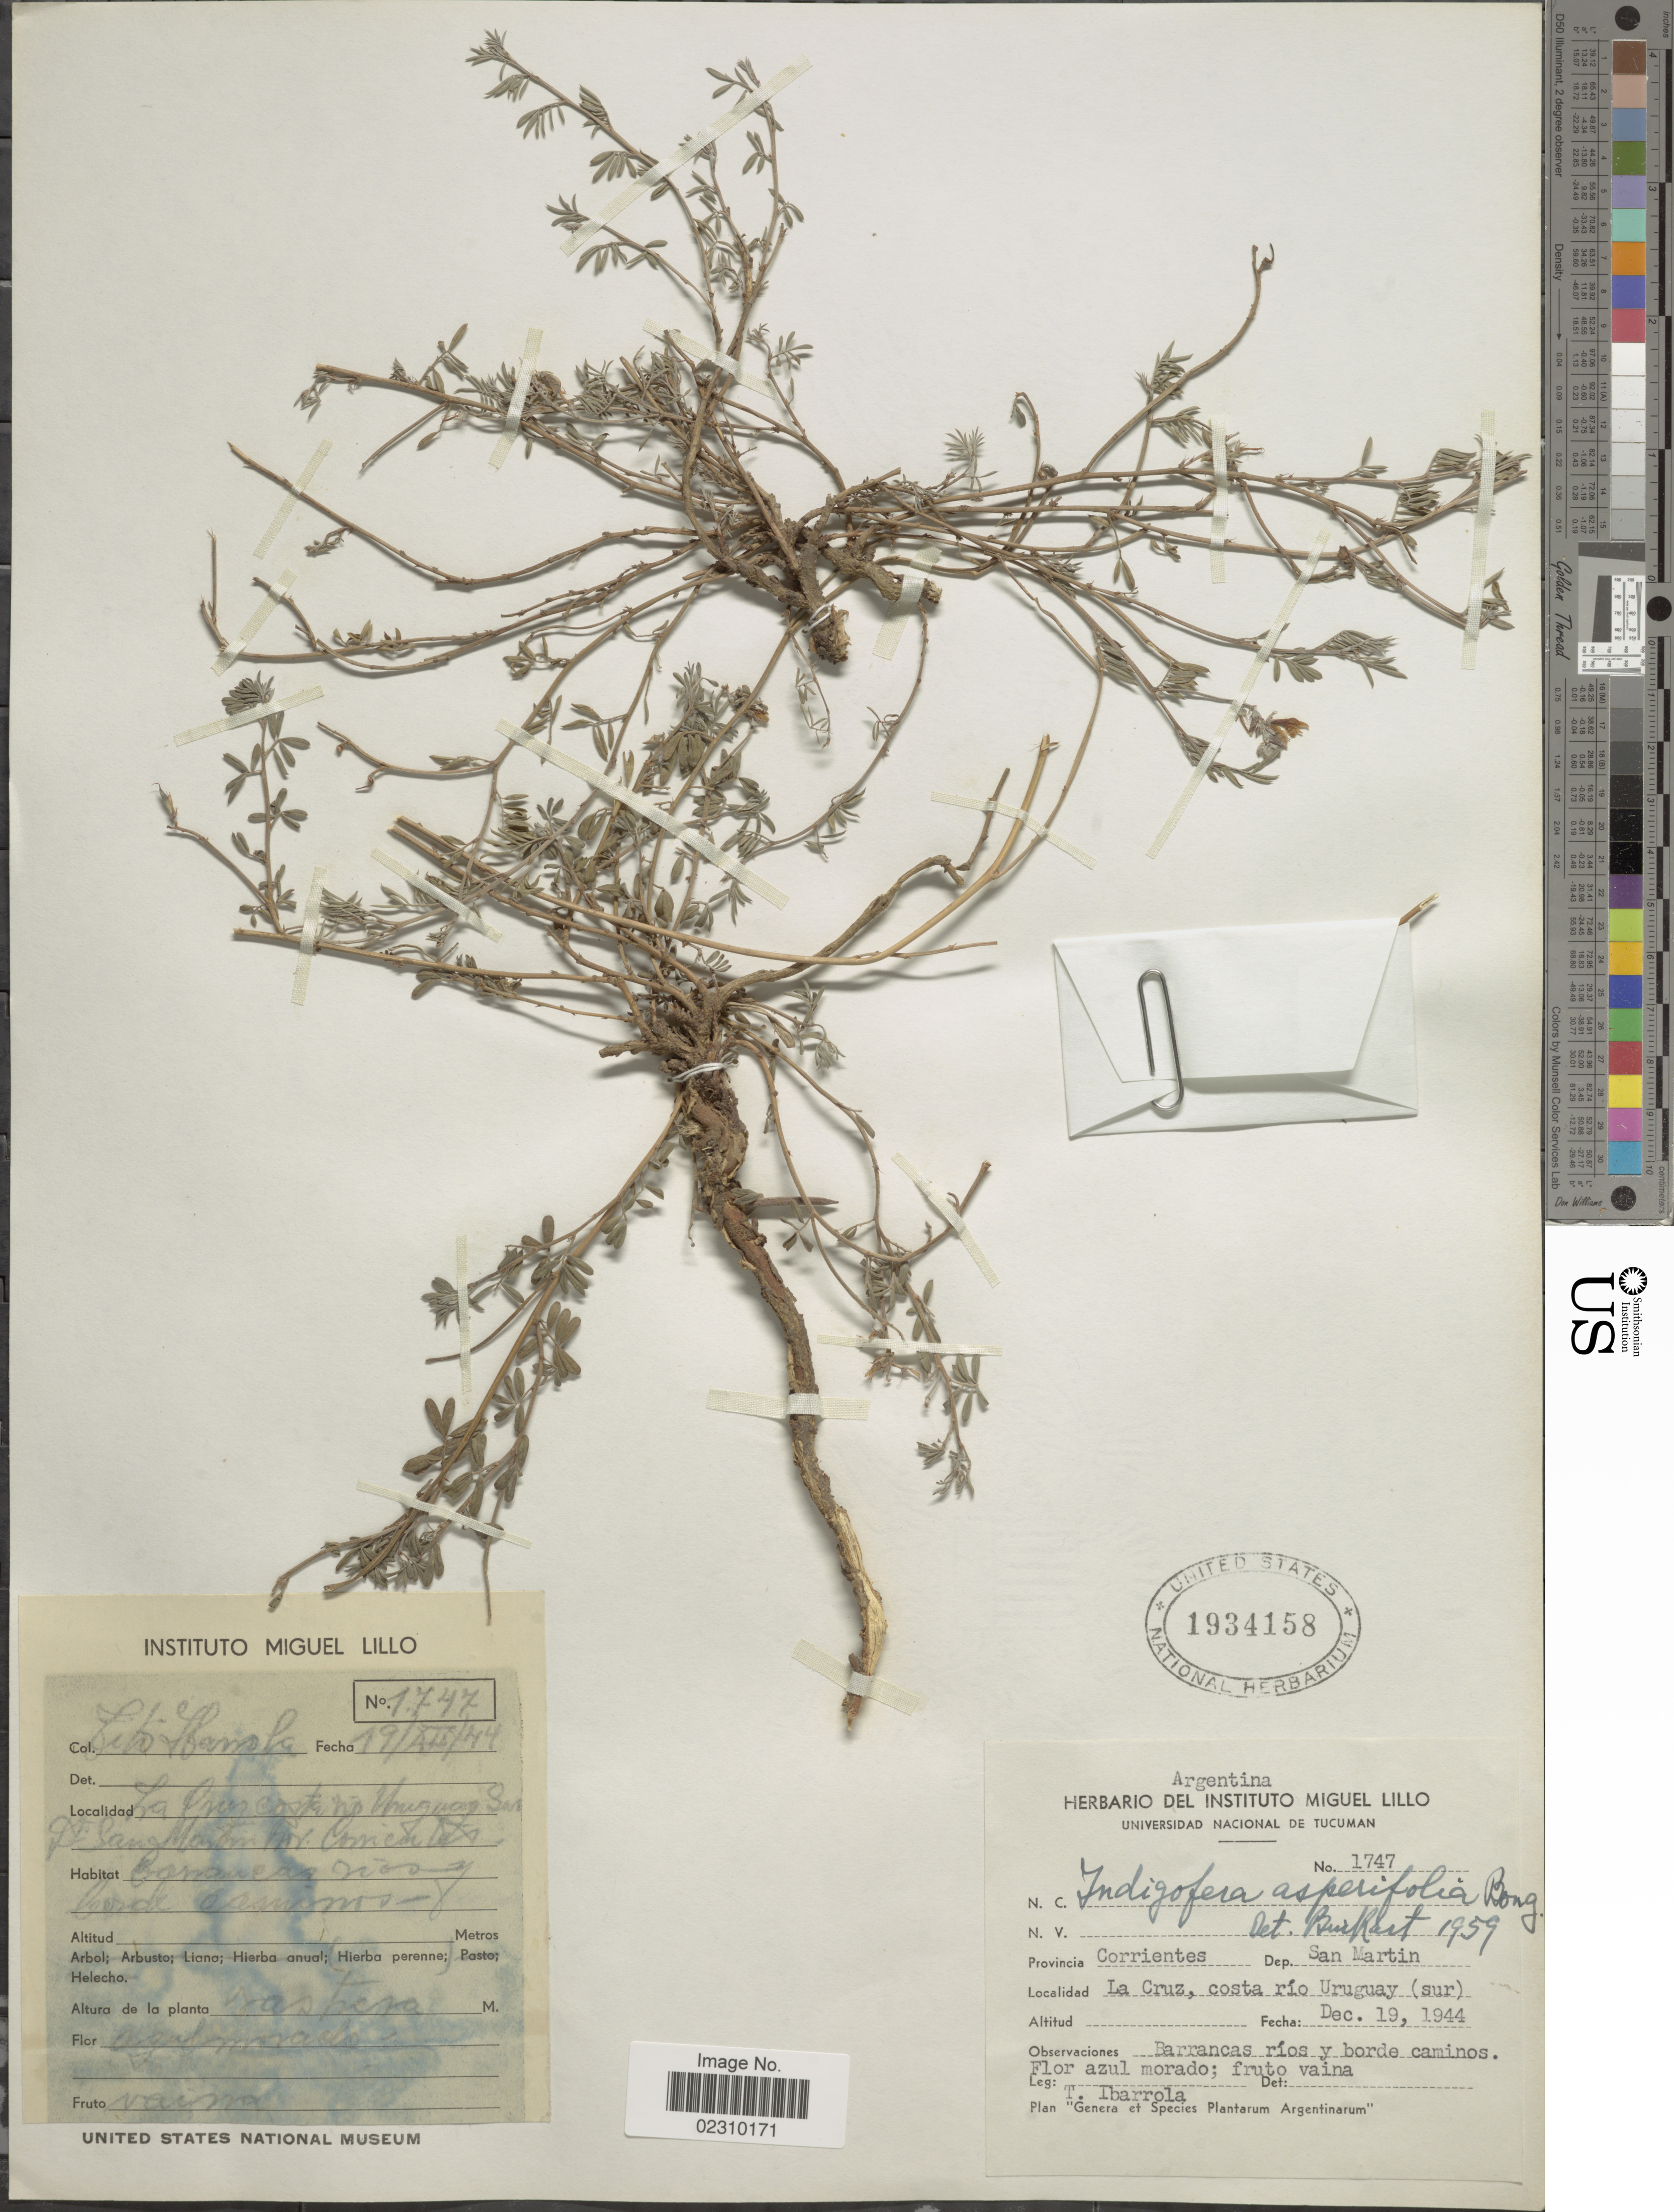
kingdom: Plantae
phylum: Tracheophyta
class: Magnoliopsida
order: Fabales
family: Fabaceae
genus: Indigofera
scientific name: Indigofera asperifolia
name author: Bong. ex Benth.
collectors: T. Ibarrola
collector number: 1747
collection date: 1944-12-19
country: Argentina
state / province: Corrientes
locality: Corrientes, Dep. San Martin, La Cruz, costa ro Uruguay (sur).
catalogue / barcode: US 1934158